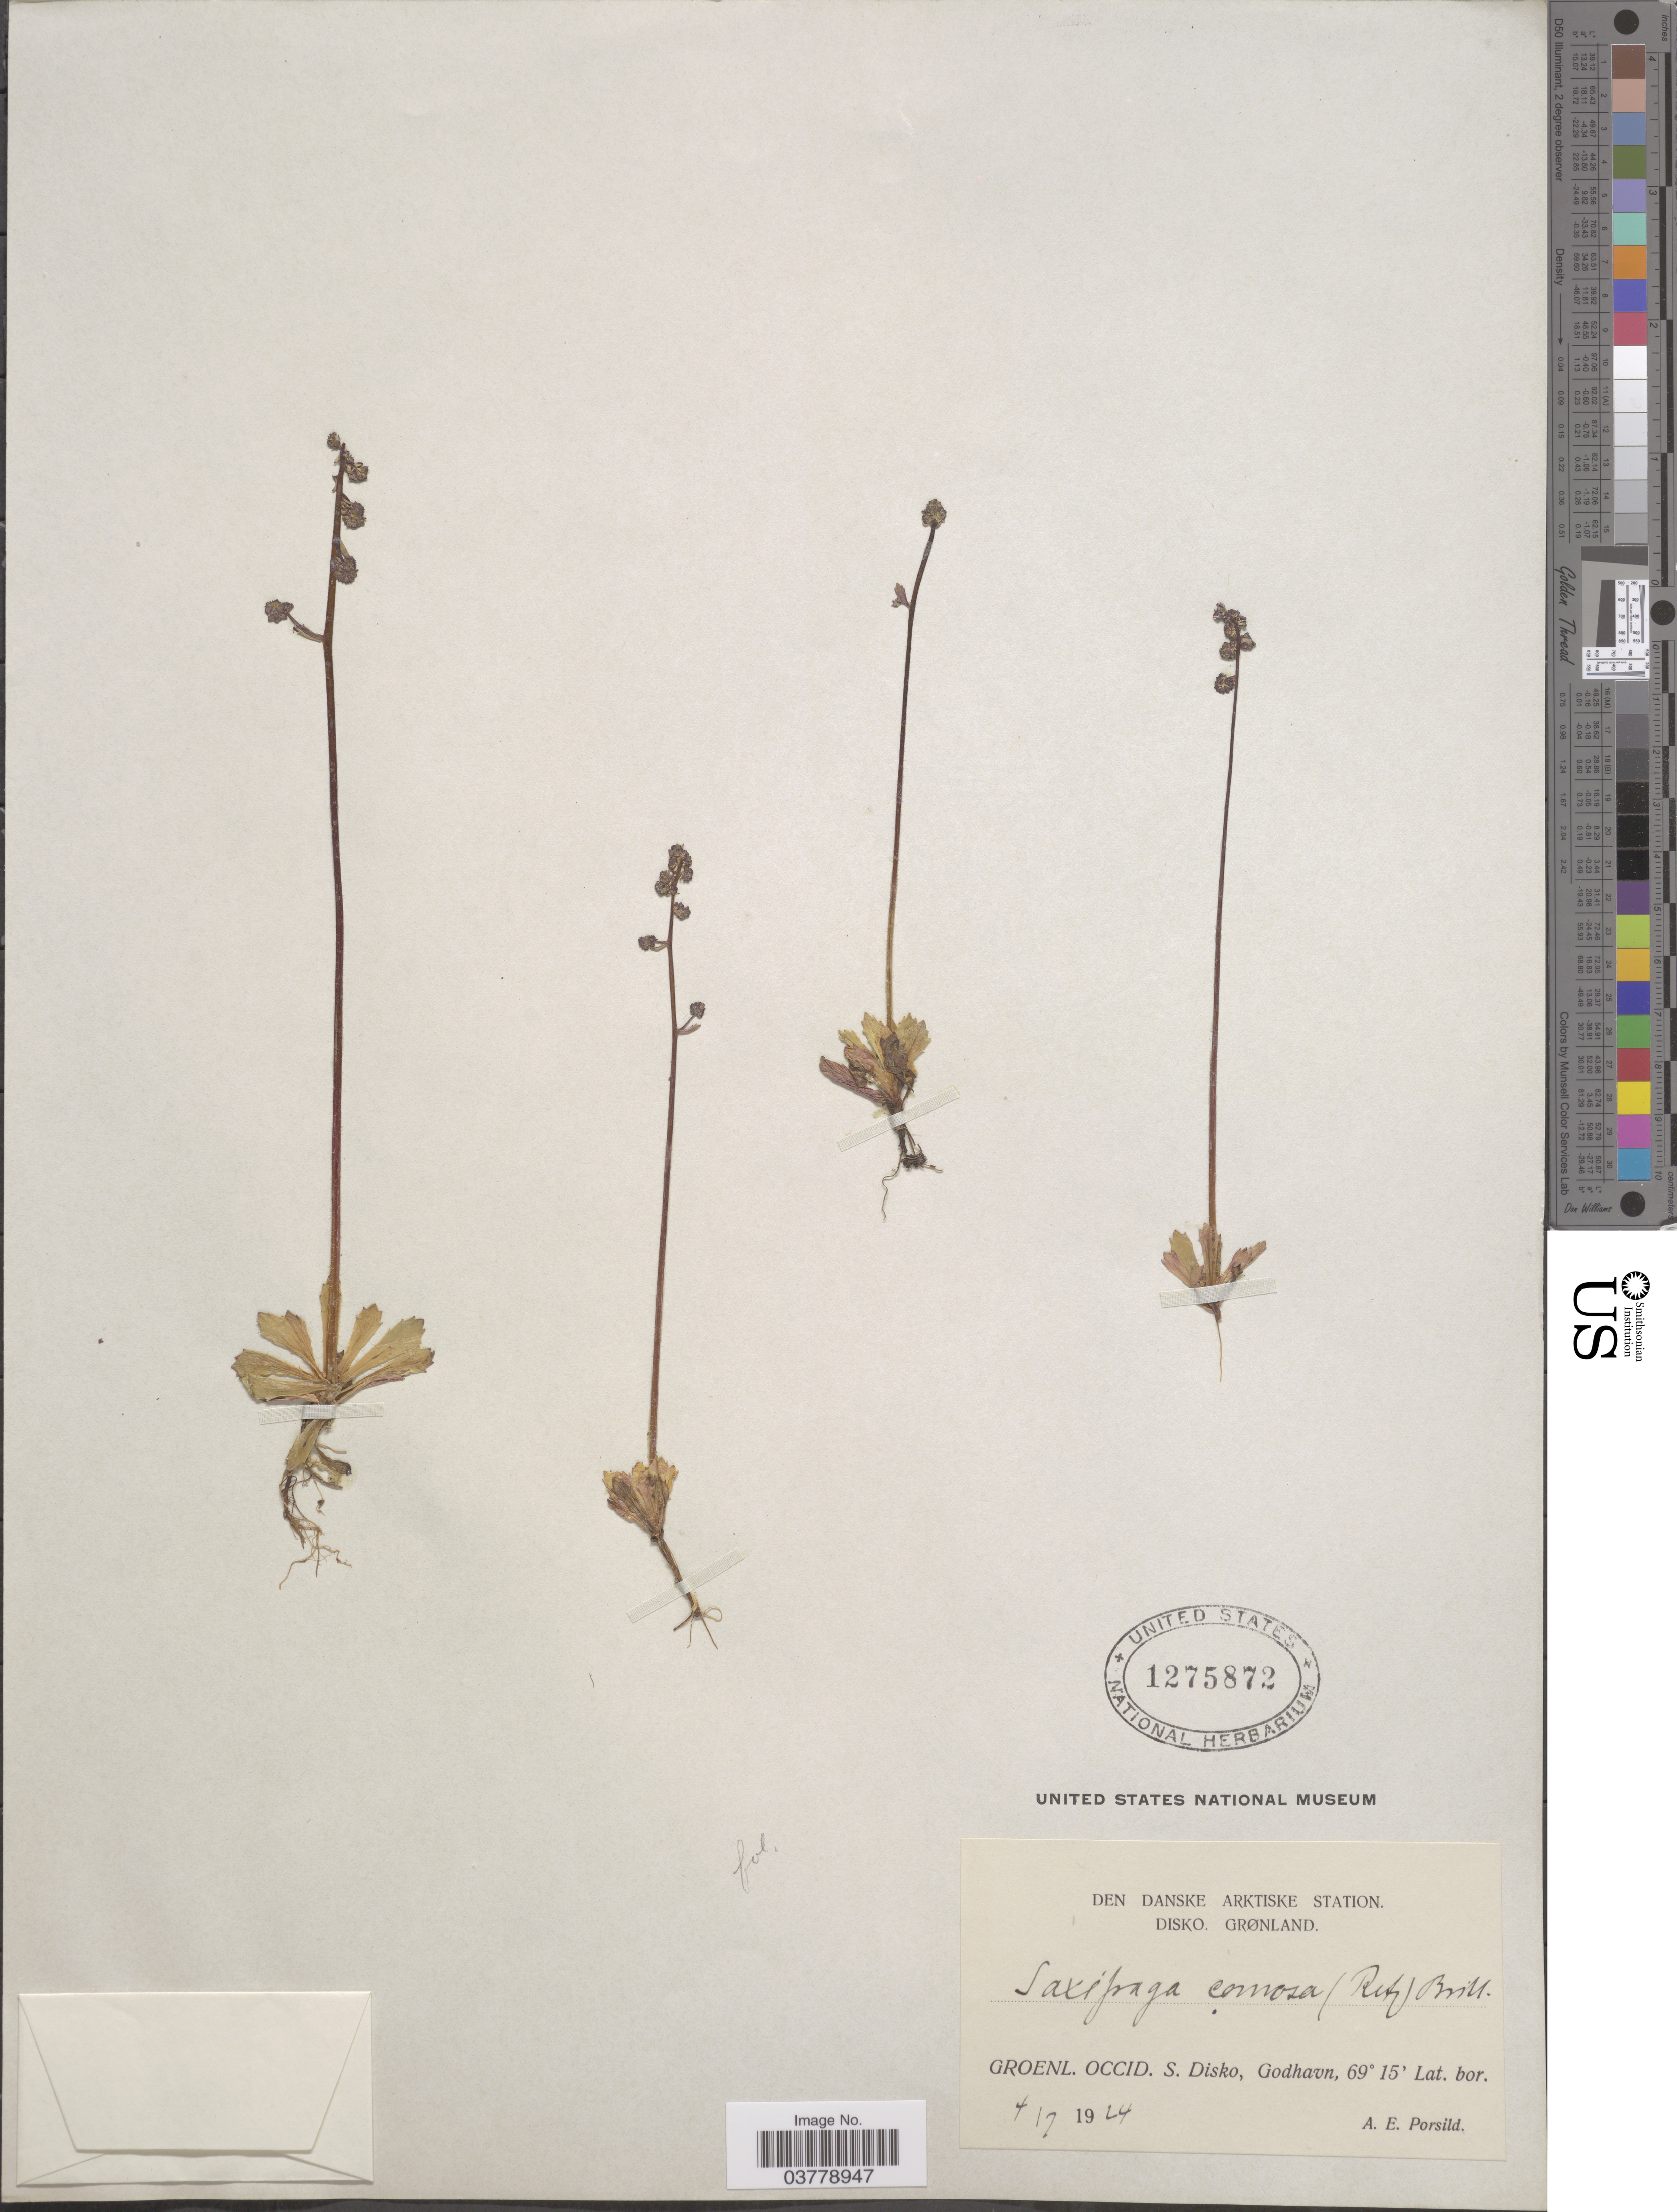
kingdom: Plantae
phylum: Tracheophyta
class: Magnoliopsida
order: Saxifragales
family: Saxifragaceae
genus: Micranthes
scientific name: Micranthes foliolosa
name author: (R. Br.) Gornall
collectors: A. E. Porsild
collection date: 1924-07-04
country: Greenland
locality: Den Danske Arktiske Station. Disko. Groenl. Occid. S. Disko, Godhavn.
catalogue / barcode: US 1275872